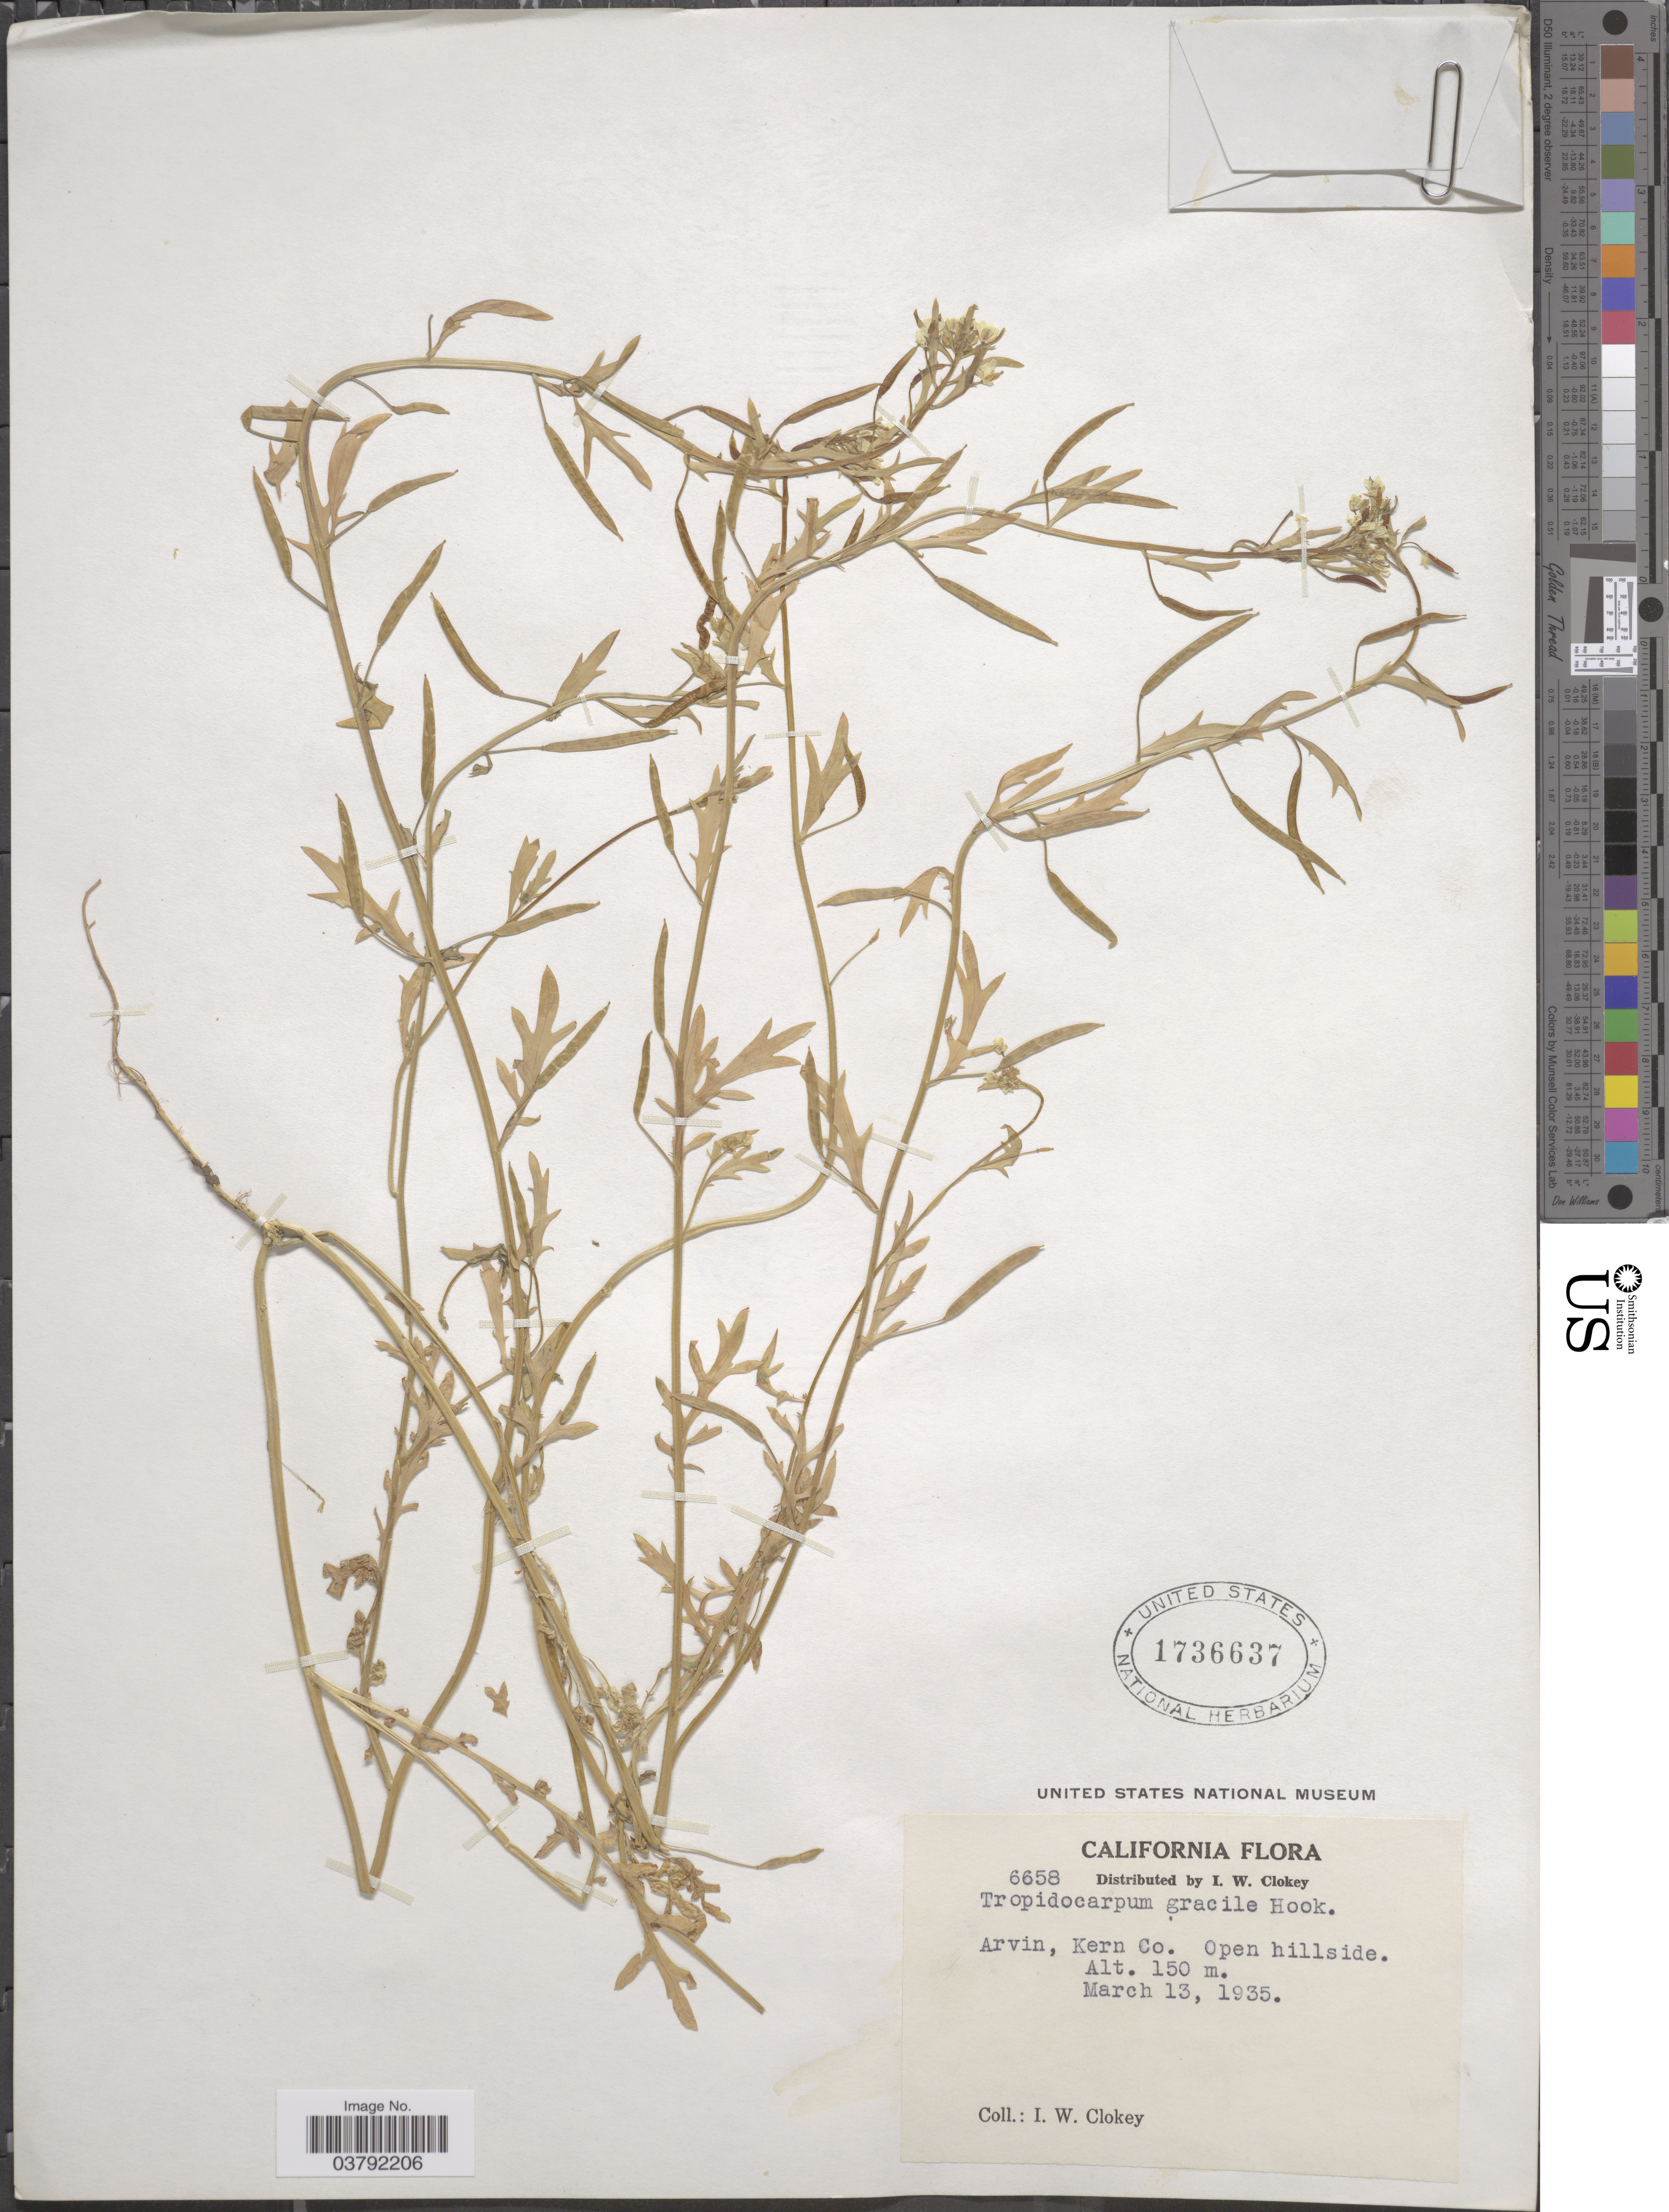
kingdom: Plantae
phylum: Tracheophyta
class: Magnoliopsida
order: Brassicales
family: Brassicaceae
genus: Tropidocarpum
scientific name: Tropidocarpum gracile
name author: Hook.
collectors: I. W. Clokey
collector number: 6658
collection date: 1935-03-13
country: United States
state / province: California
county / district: Kern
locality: Arvin, Kern Co. Open hillside.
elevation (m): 150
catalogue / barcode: US 1736637